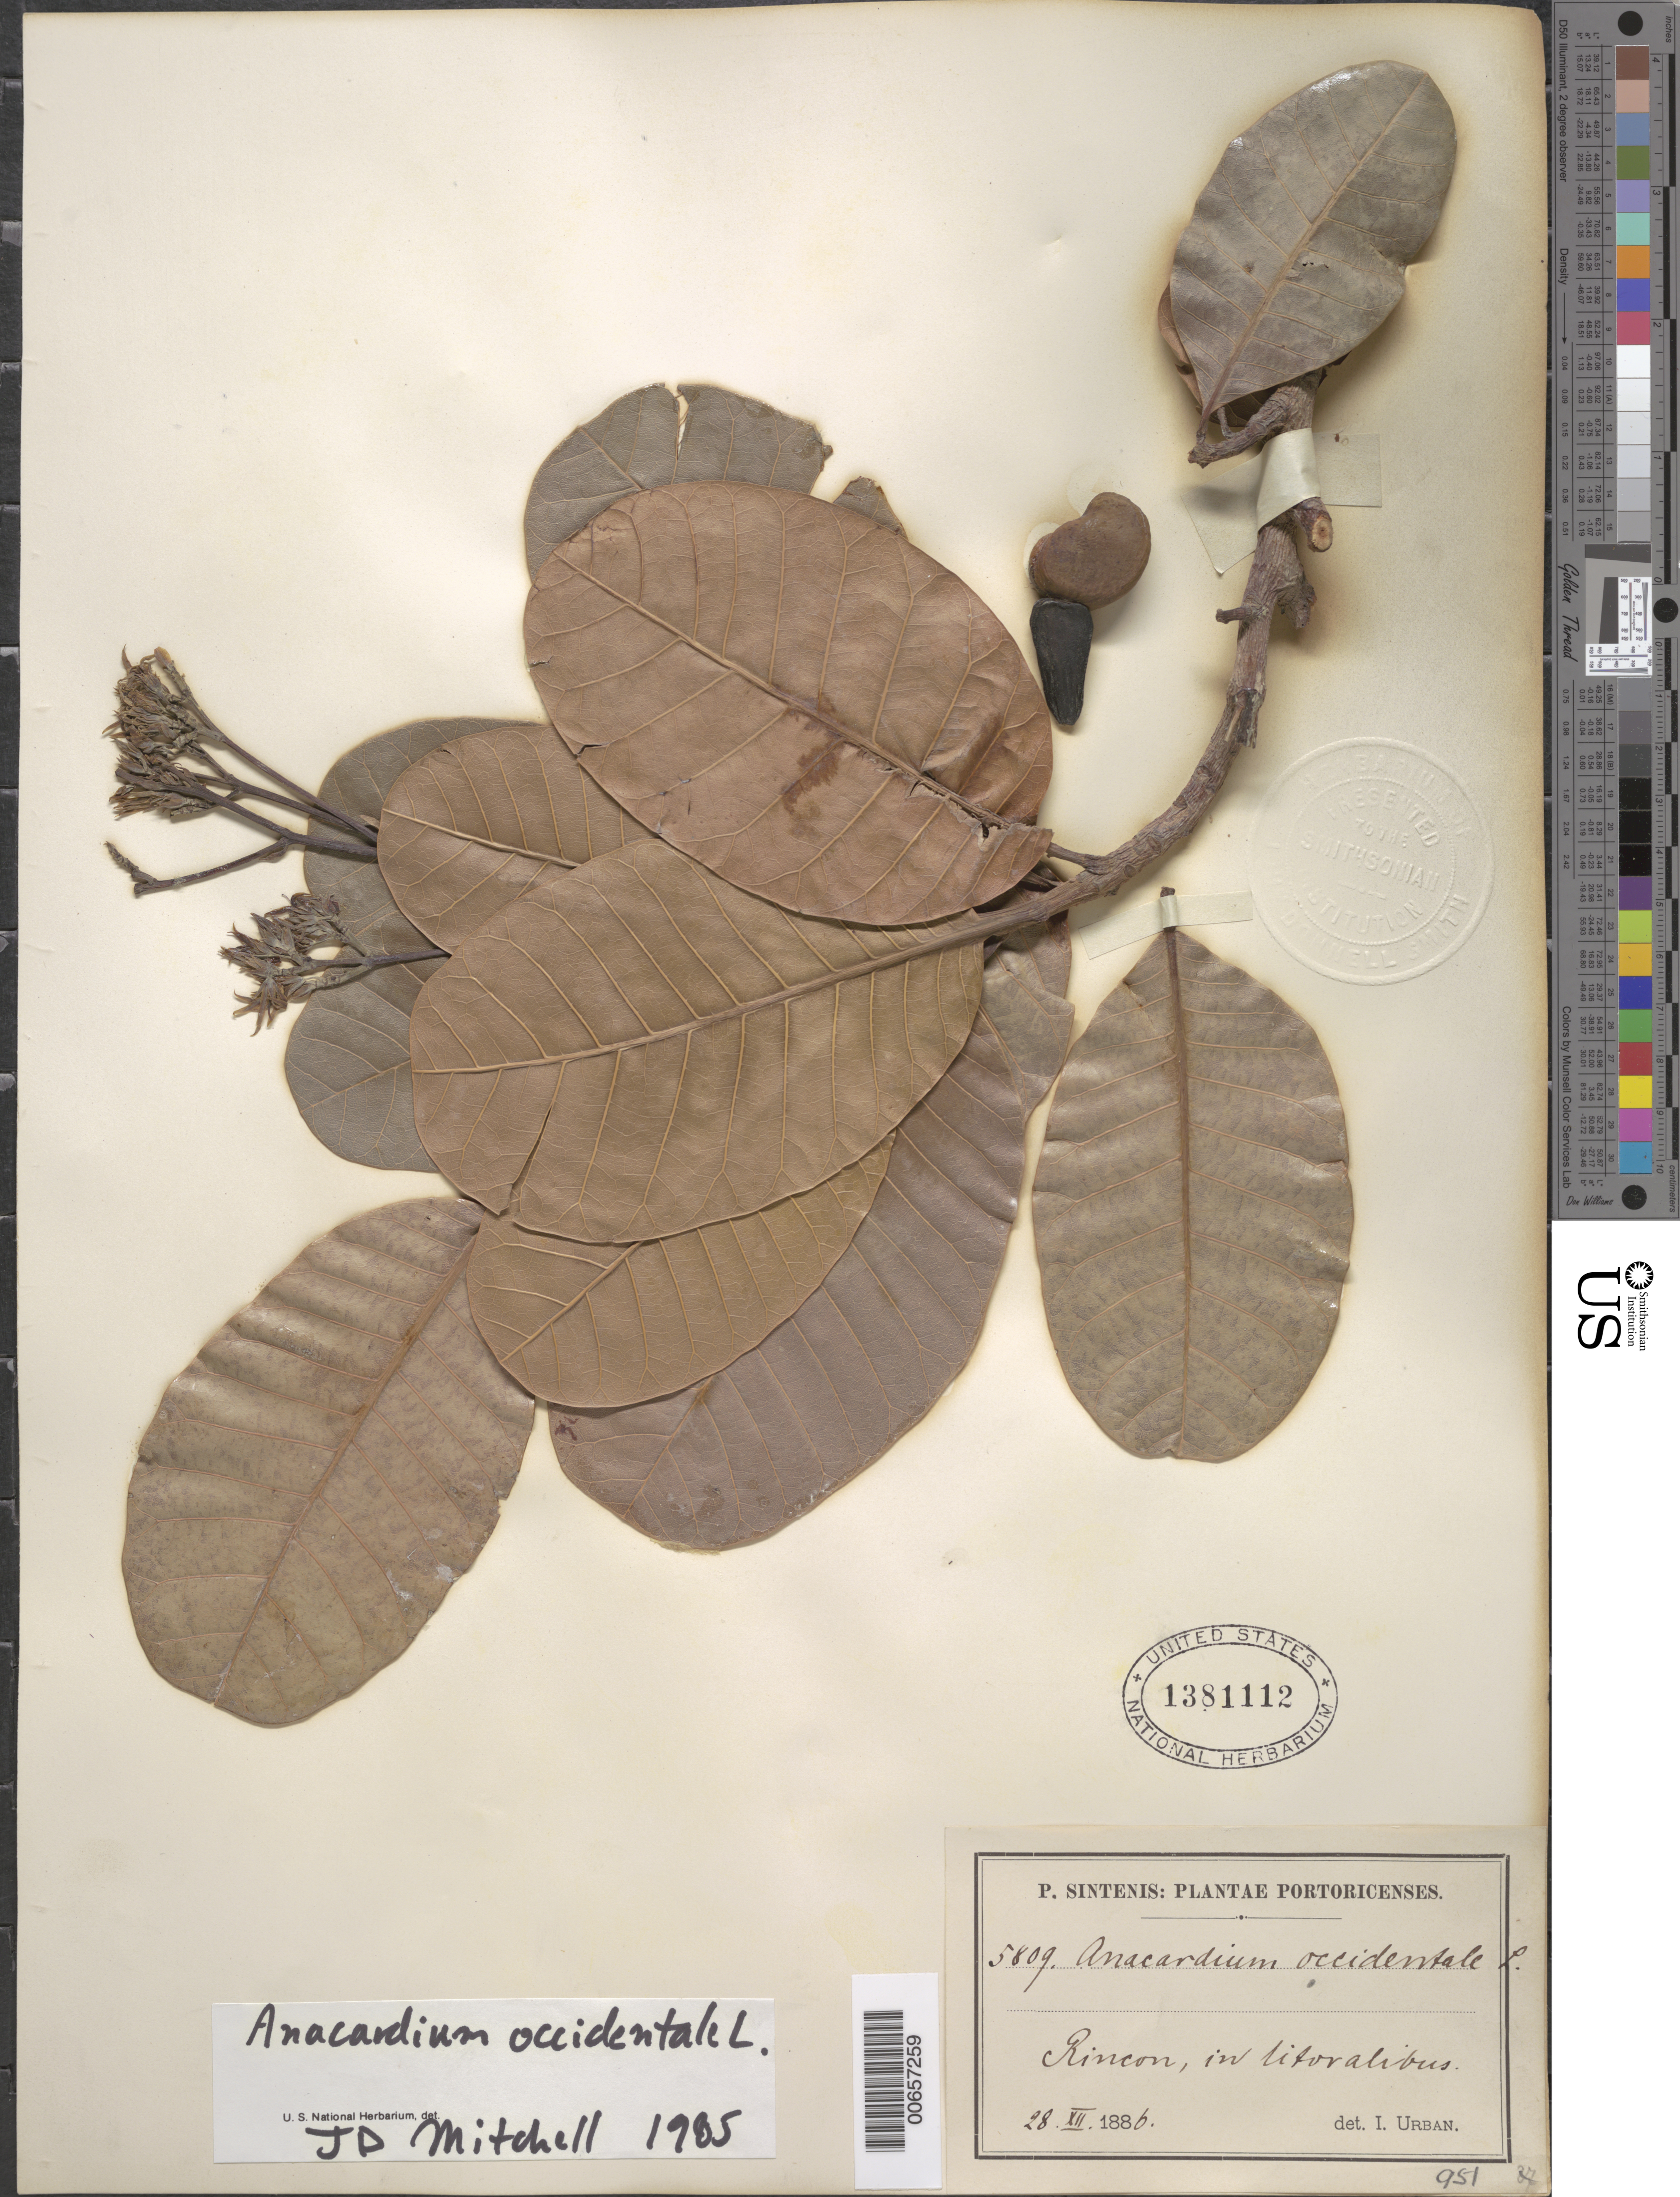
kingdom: Plantae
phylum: Tracheophyta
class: Magnoliopsida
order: Sapindales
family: Anacardiaceae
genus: Anacardium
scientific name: Anacardium occidentale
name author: L.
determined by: Mitchell, John D.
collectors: P. Sintenis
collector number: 5809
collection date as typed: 28 Dec 1886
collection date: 1886-12-28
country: Puerto Rico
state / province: Rincón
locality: Rincon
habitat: In litoralibus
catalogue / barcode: US 1381112